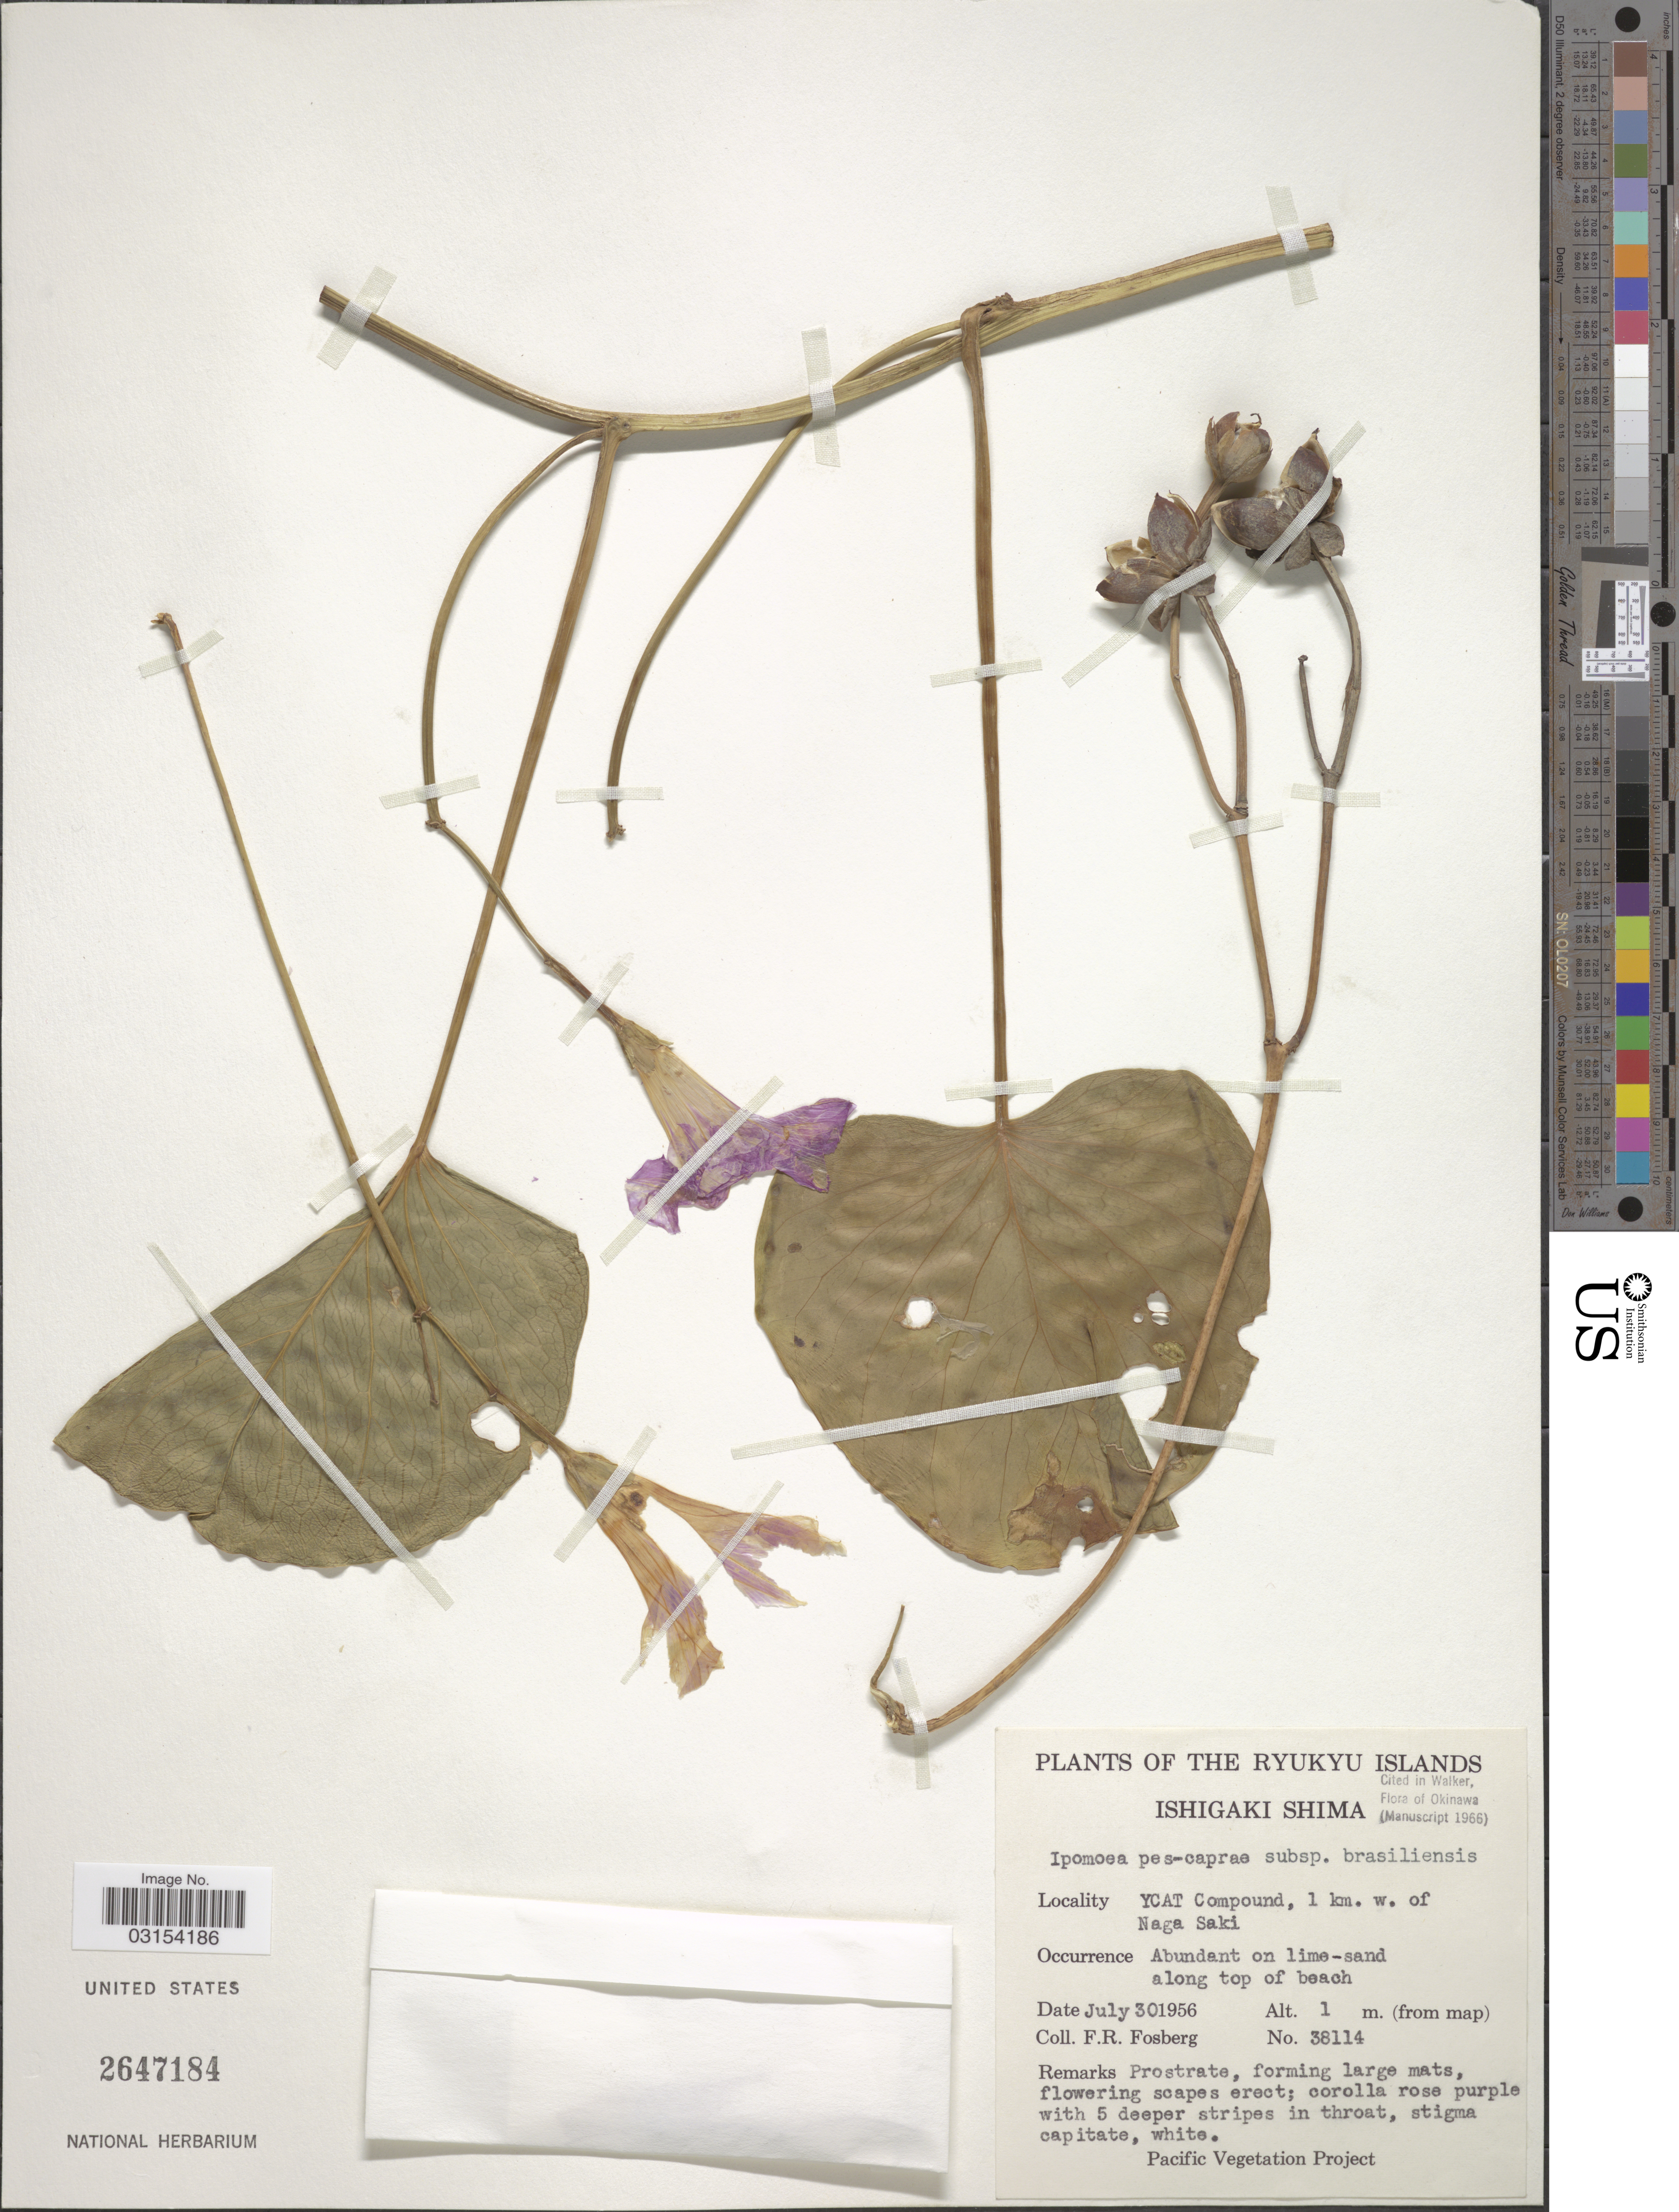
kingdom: Plantae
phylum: Tracheophyta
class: Magnoliopsida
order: Solanales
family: Convolvulaceae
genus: Ipomoea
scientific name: Ipomoea pes-caprae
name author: (L.) R. Br.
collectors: F. R. Fosberg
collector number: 38114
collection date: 1956-07-30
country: Japan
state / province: Okinawa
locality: The Ryukyu Islands, Ishigaki Shima, YCAT Compound, 1 km. w. of Naga Saki.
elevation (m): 1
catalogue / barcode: US 2647184